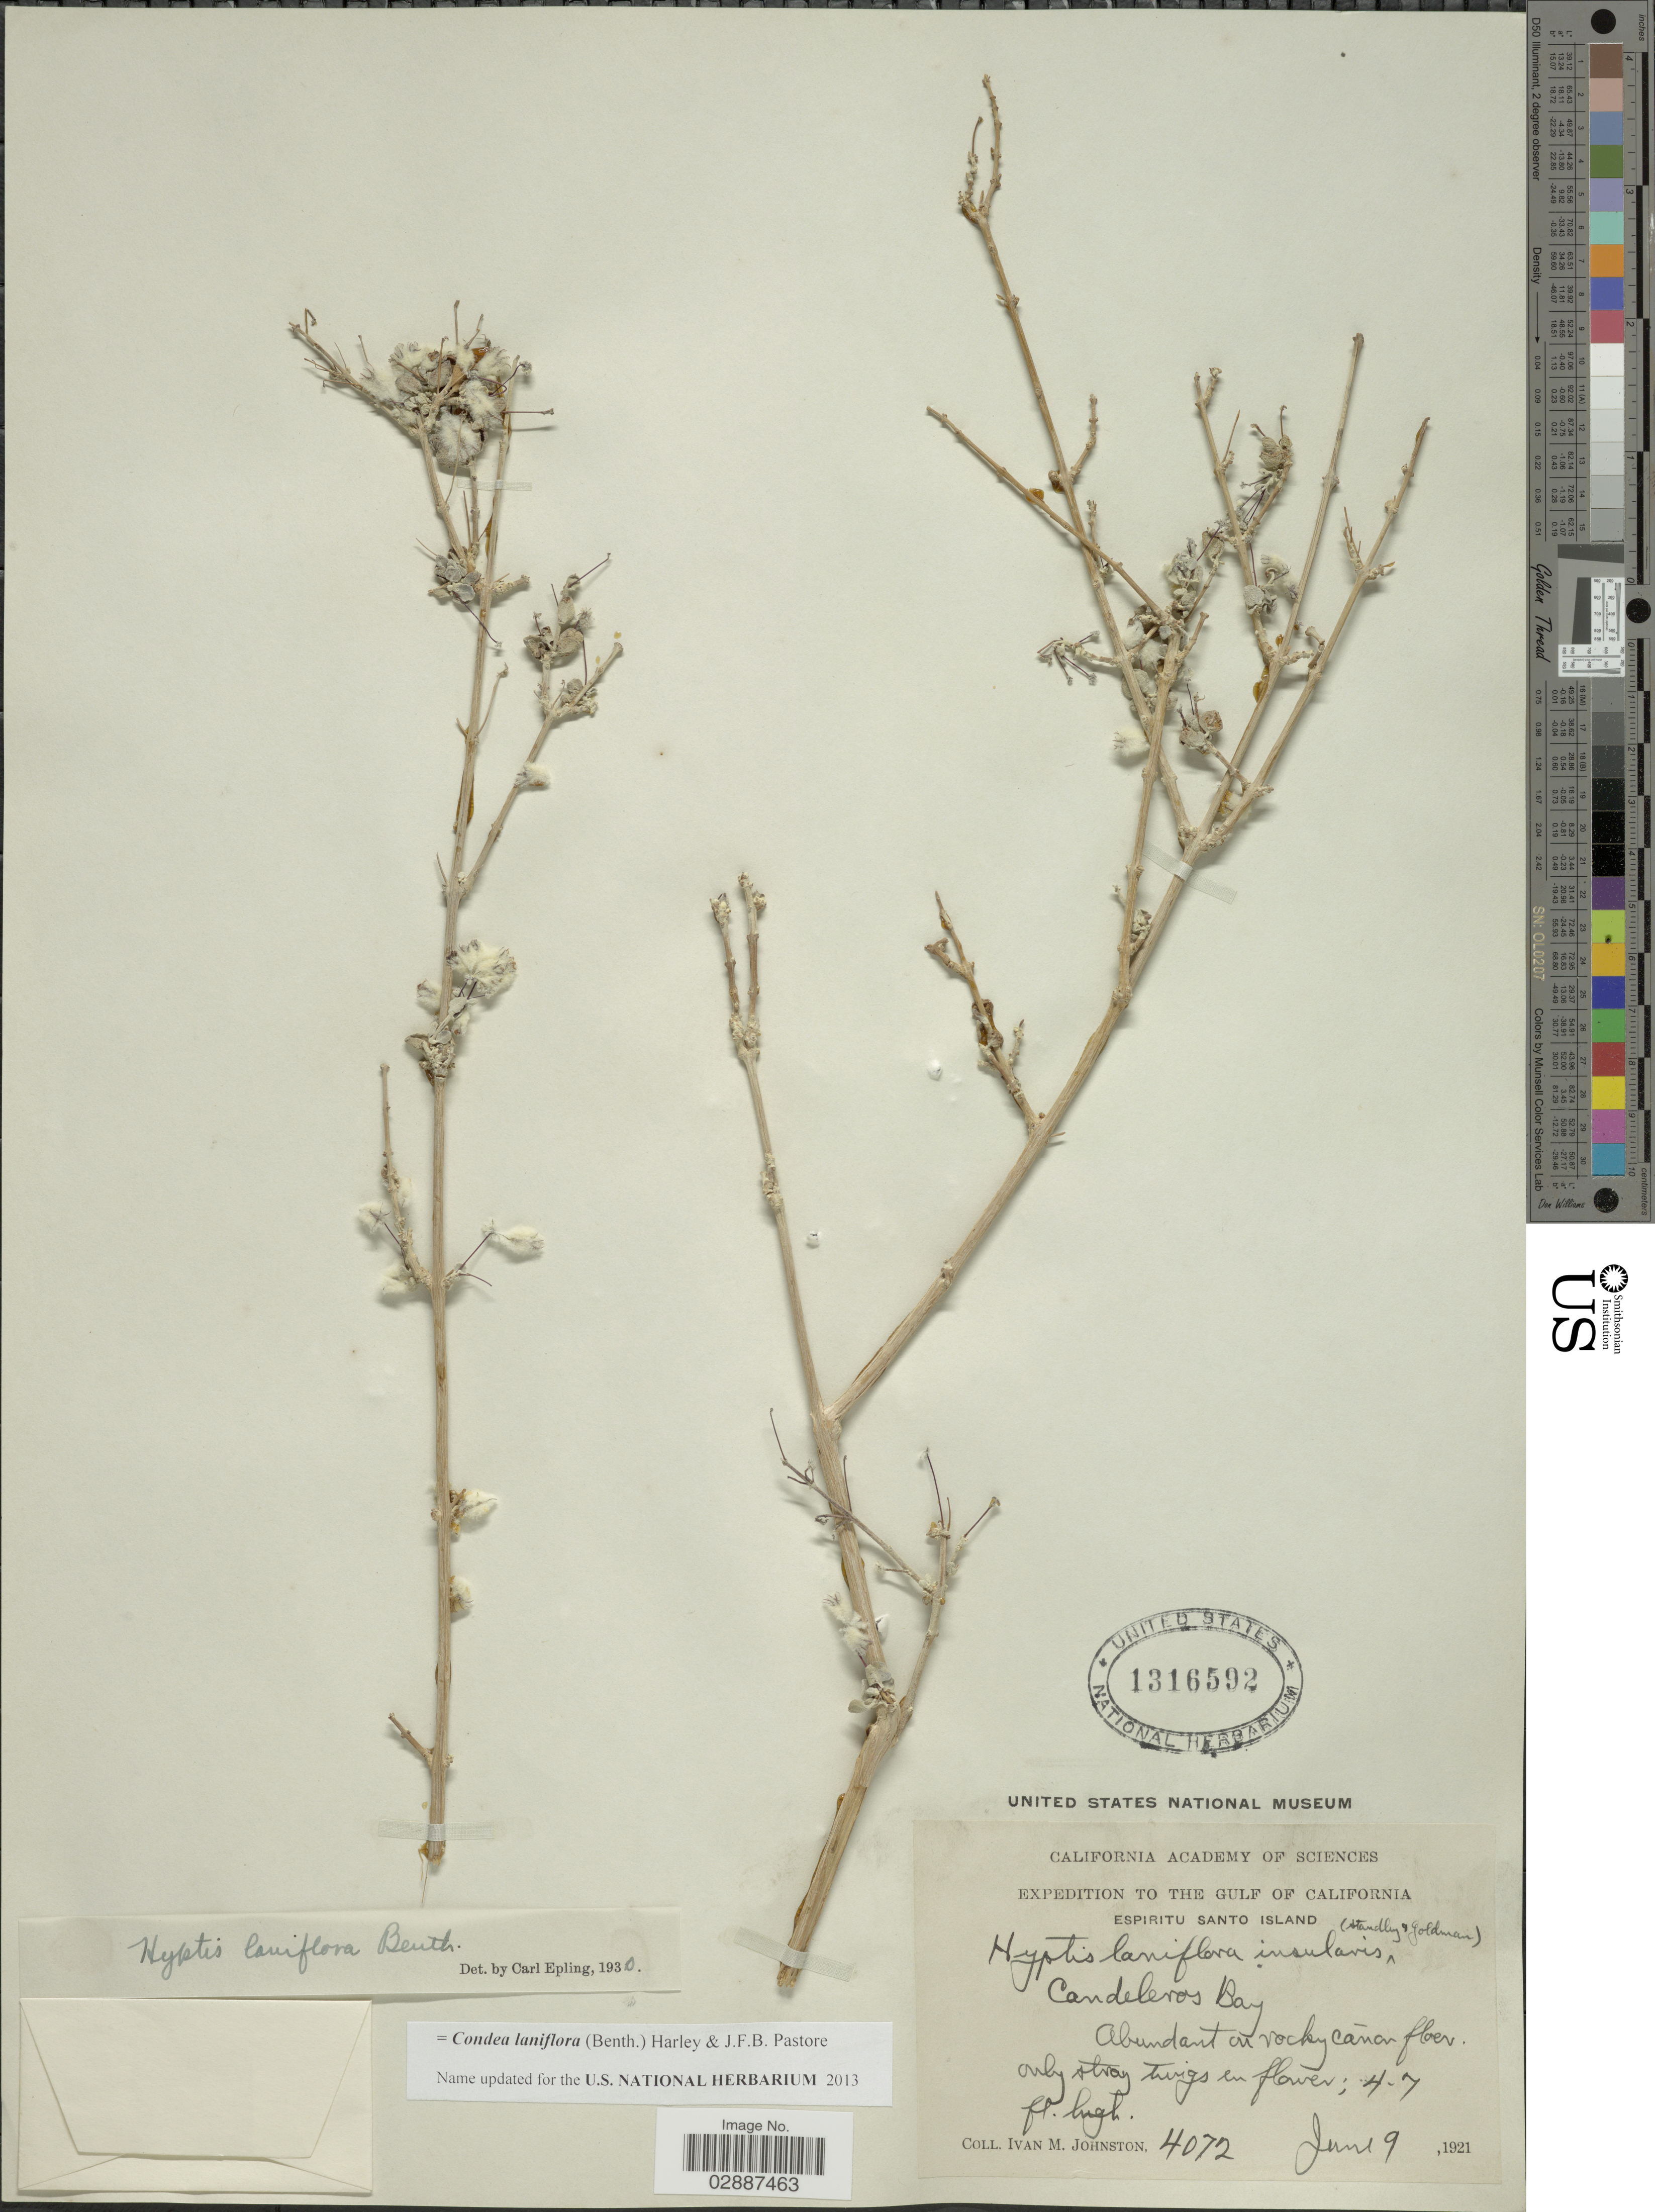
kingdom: Plantae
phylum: Tracheophyta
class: Magnoliopsida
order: Lamiales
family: Lamiaceae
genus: Condea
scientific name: Condea laniflora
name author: (Benth.) Harley & J.F.B. Pastore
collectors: I.M. Johnston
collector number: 4072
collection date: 1921-06-09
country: Mexico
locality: The Gulf of California. Espiritu Santo Island. Candeleros Bay.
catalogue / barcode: US 1316592